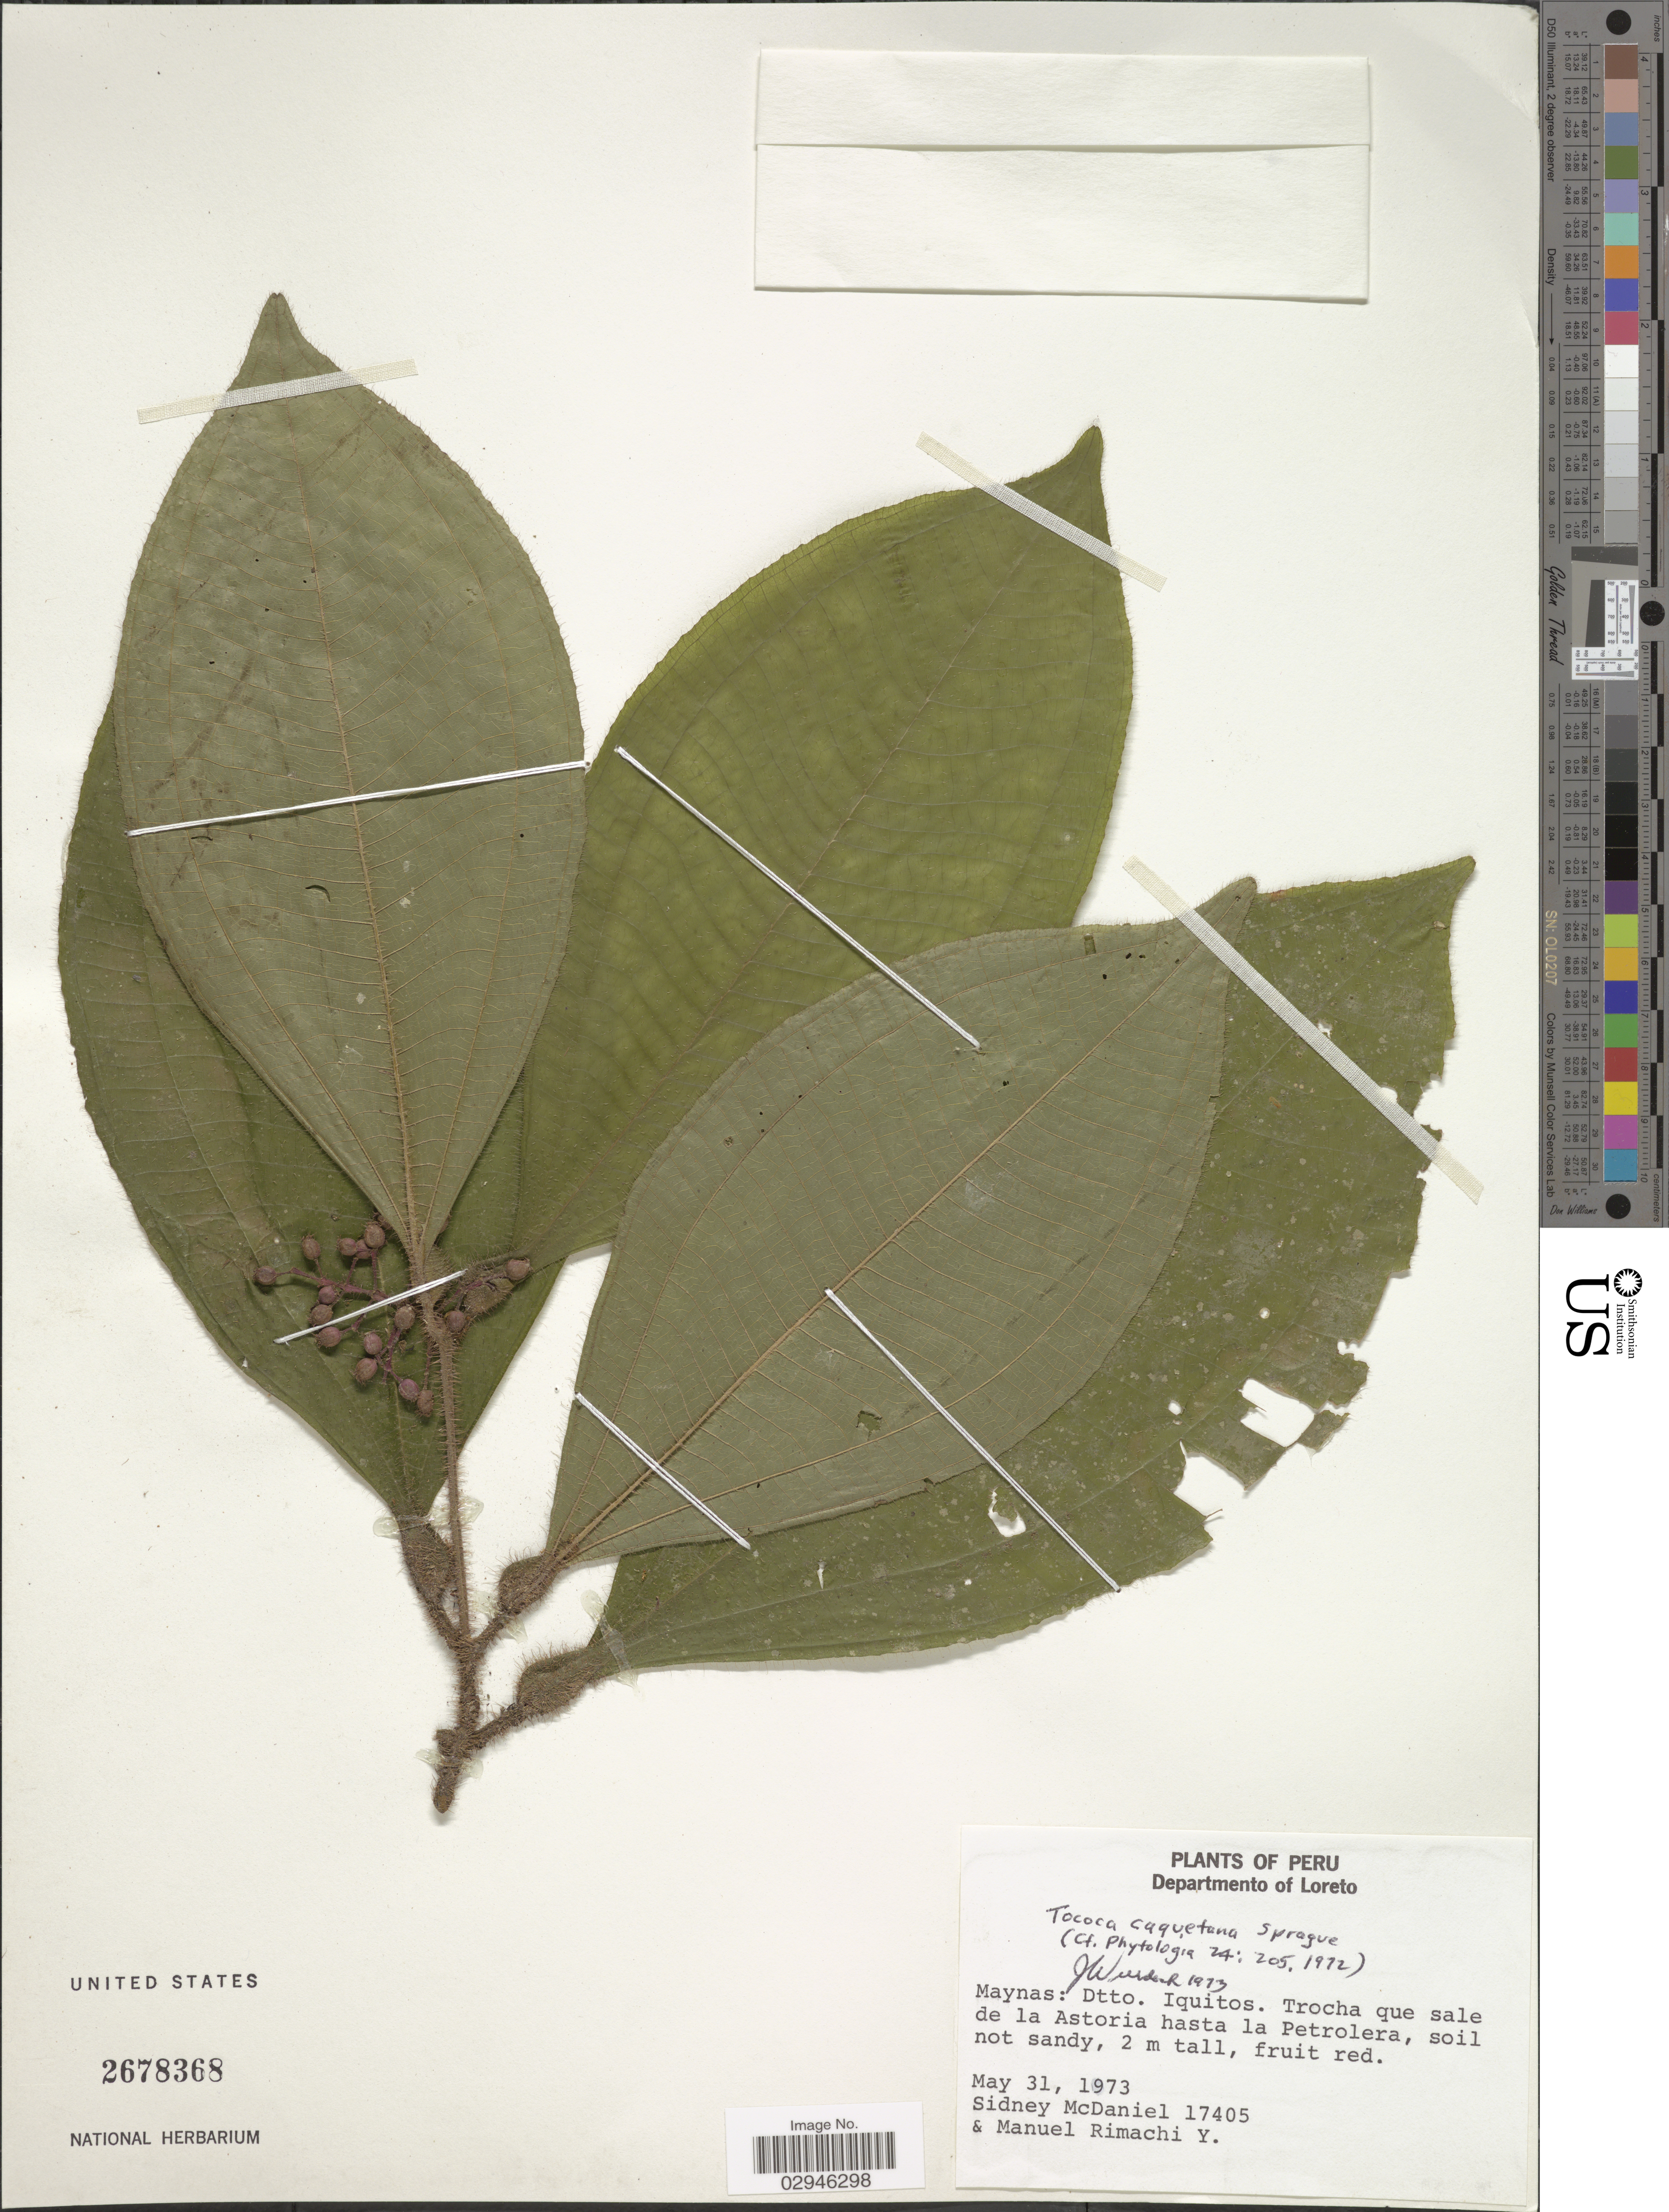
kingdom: Plantae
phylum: Tracheophyta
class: Magnoliopsida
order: Myrtales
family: Melastomataceae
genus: Tococa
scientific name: Tococa caquetana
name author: Sprague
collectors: S. McDaniel & M. Rimachi Y.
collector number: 17405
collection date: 1973-05-31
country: Peru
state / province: Loreto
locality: Departmento of Loreto. Maynas: Dtto. Iquitos. Trocha que sale de la Astoria hasta la Petrolera.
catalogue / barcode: US 2678368